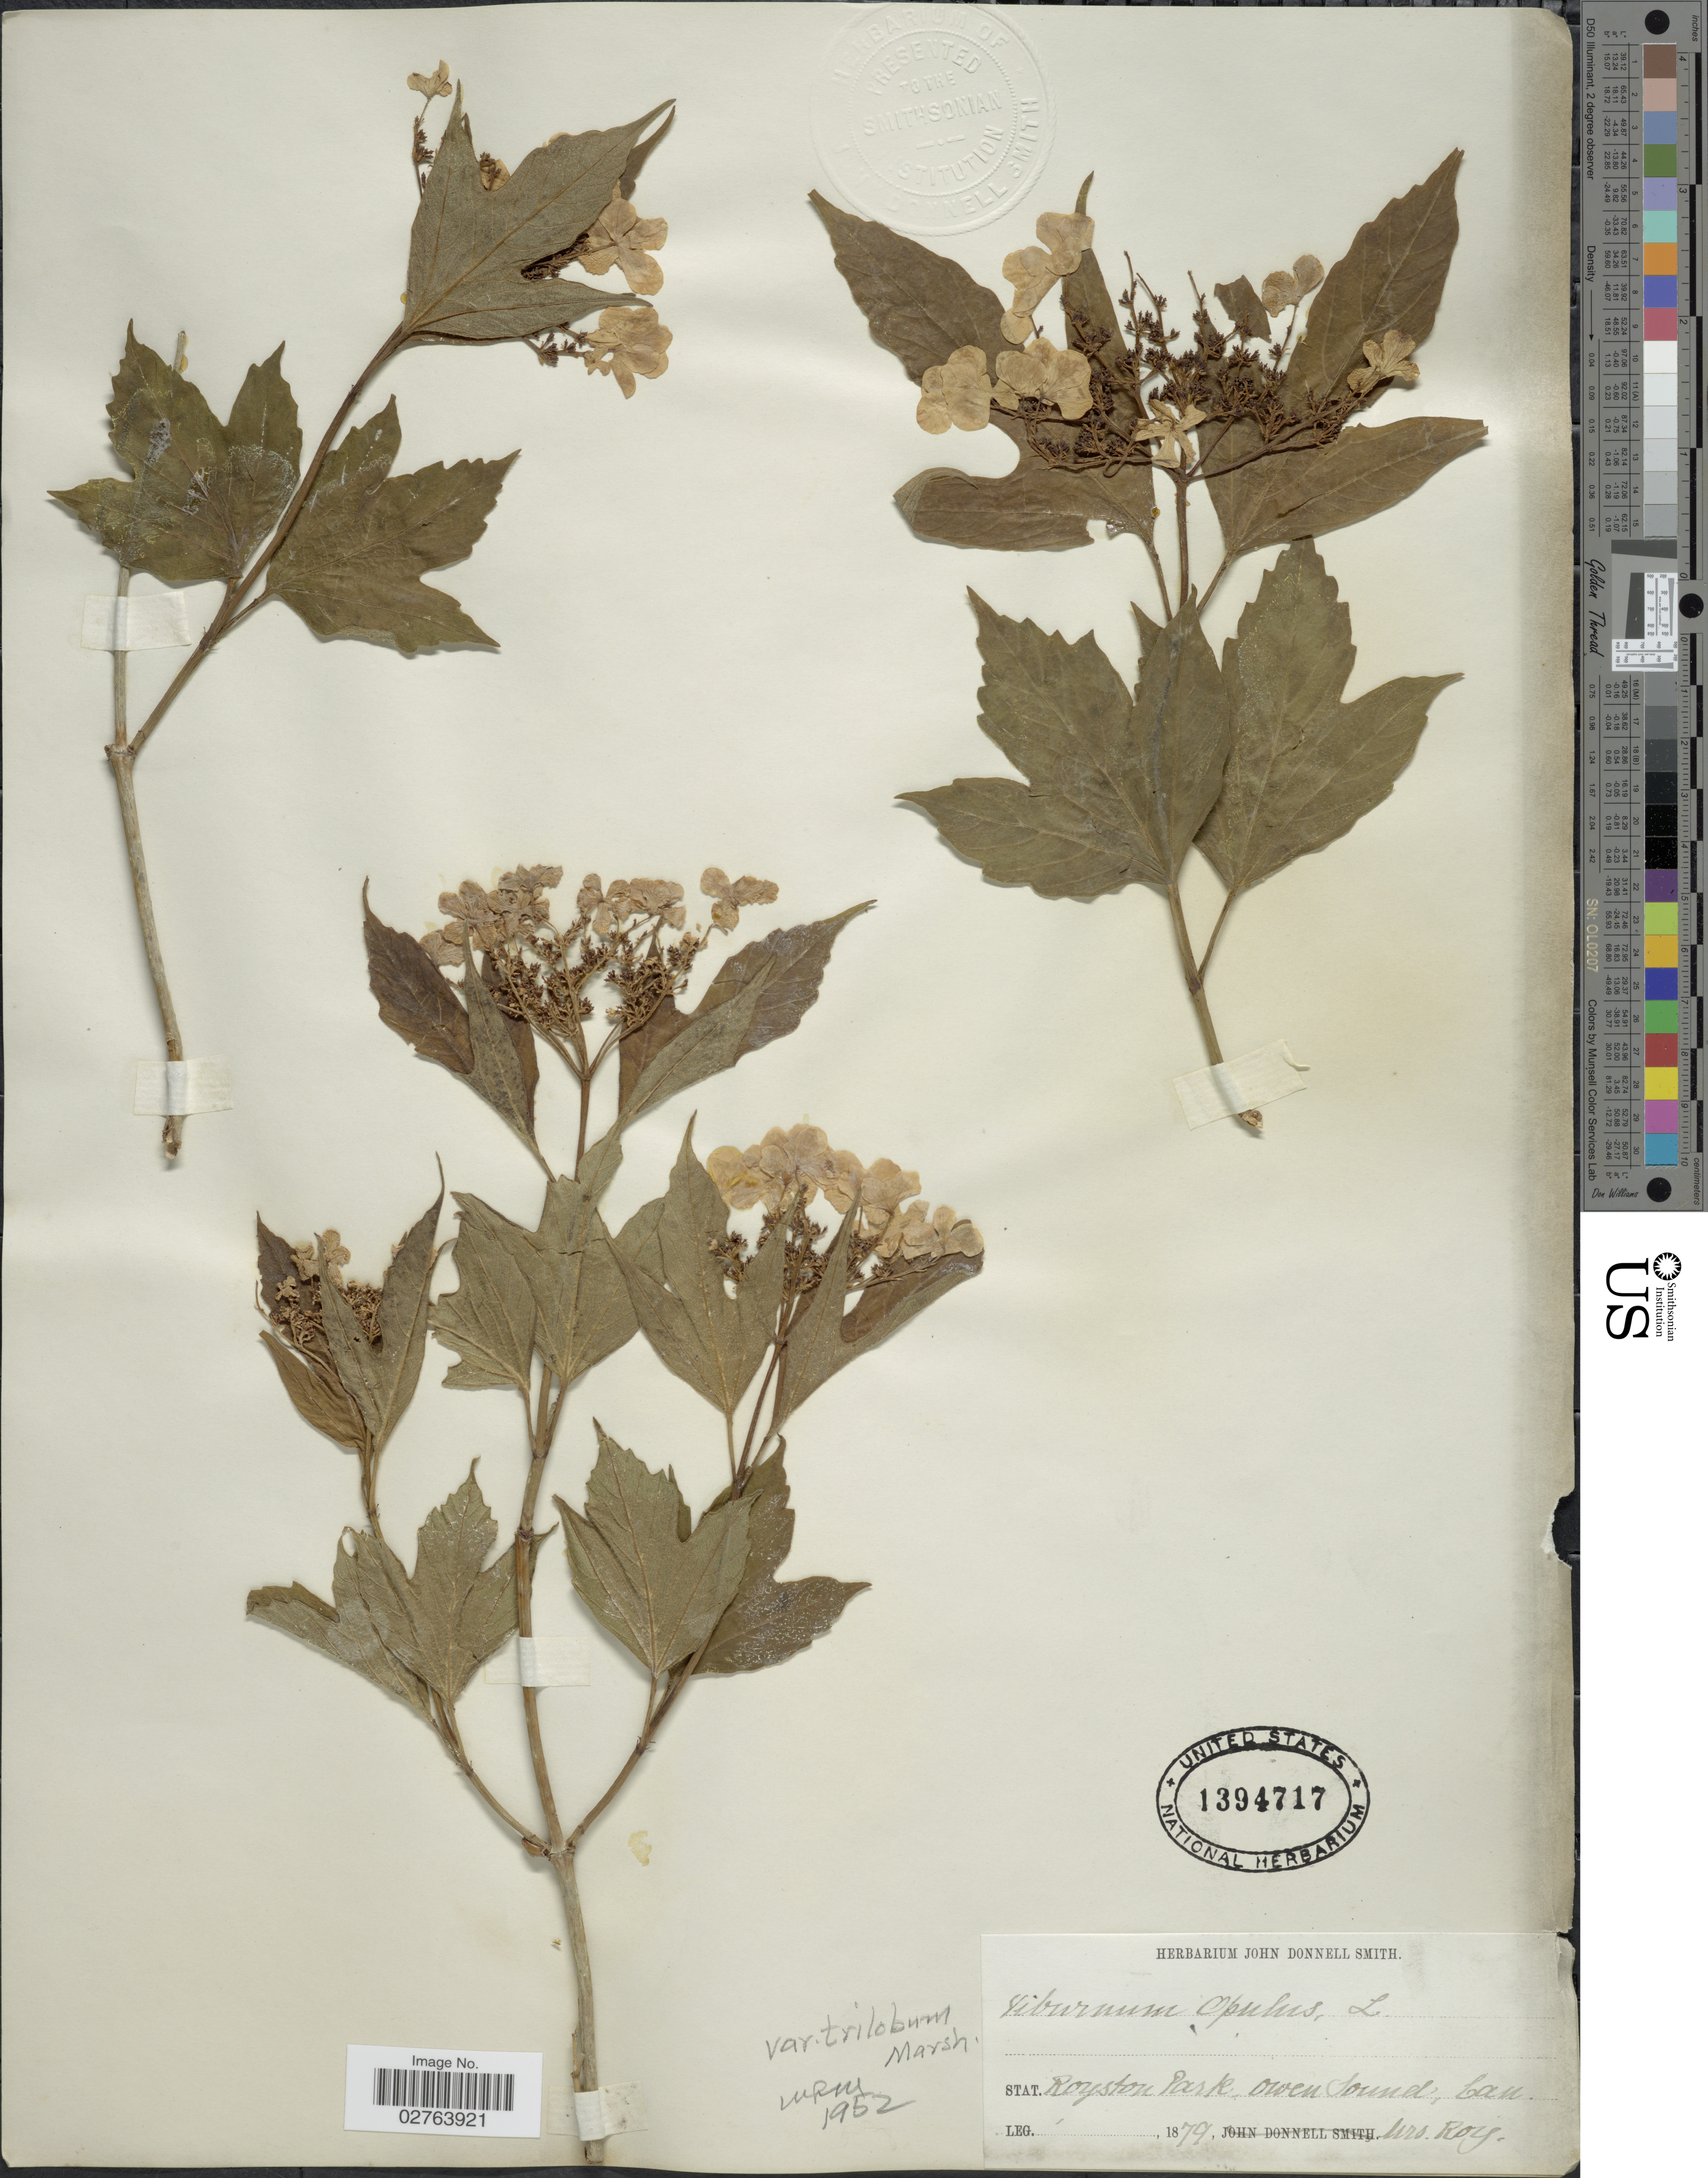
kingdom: Plantae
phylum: Tracheophyta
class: Magnoliopsida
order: Dipsacales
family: Viburnaceae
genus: Viburnum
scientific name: Viburnum opulus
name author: L.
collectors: Roy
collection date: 1879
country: Canada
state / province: Ontario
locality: Royston Park, Owen Sound, Can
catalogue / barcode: US 1394717